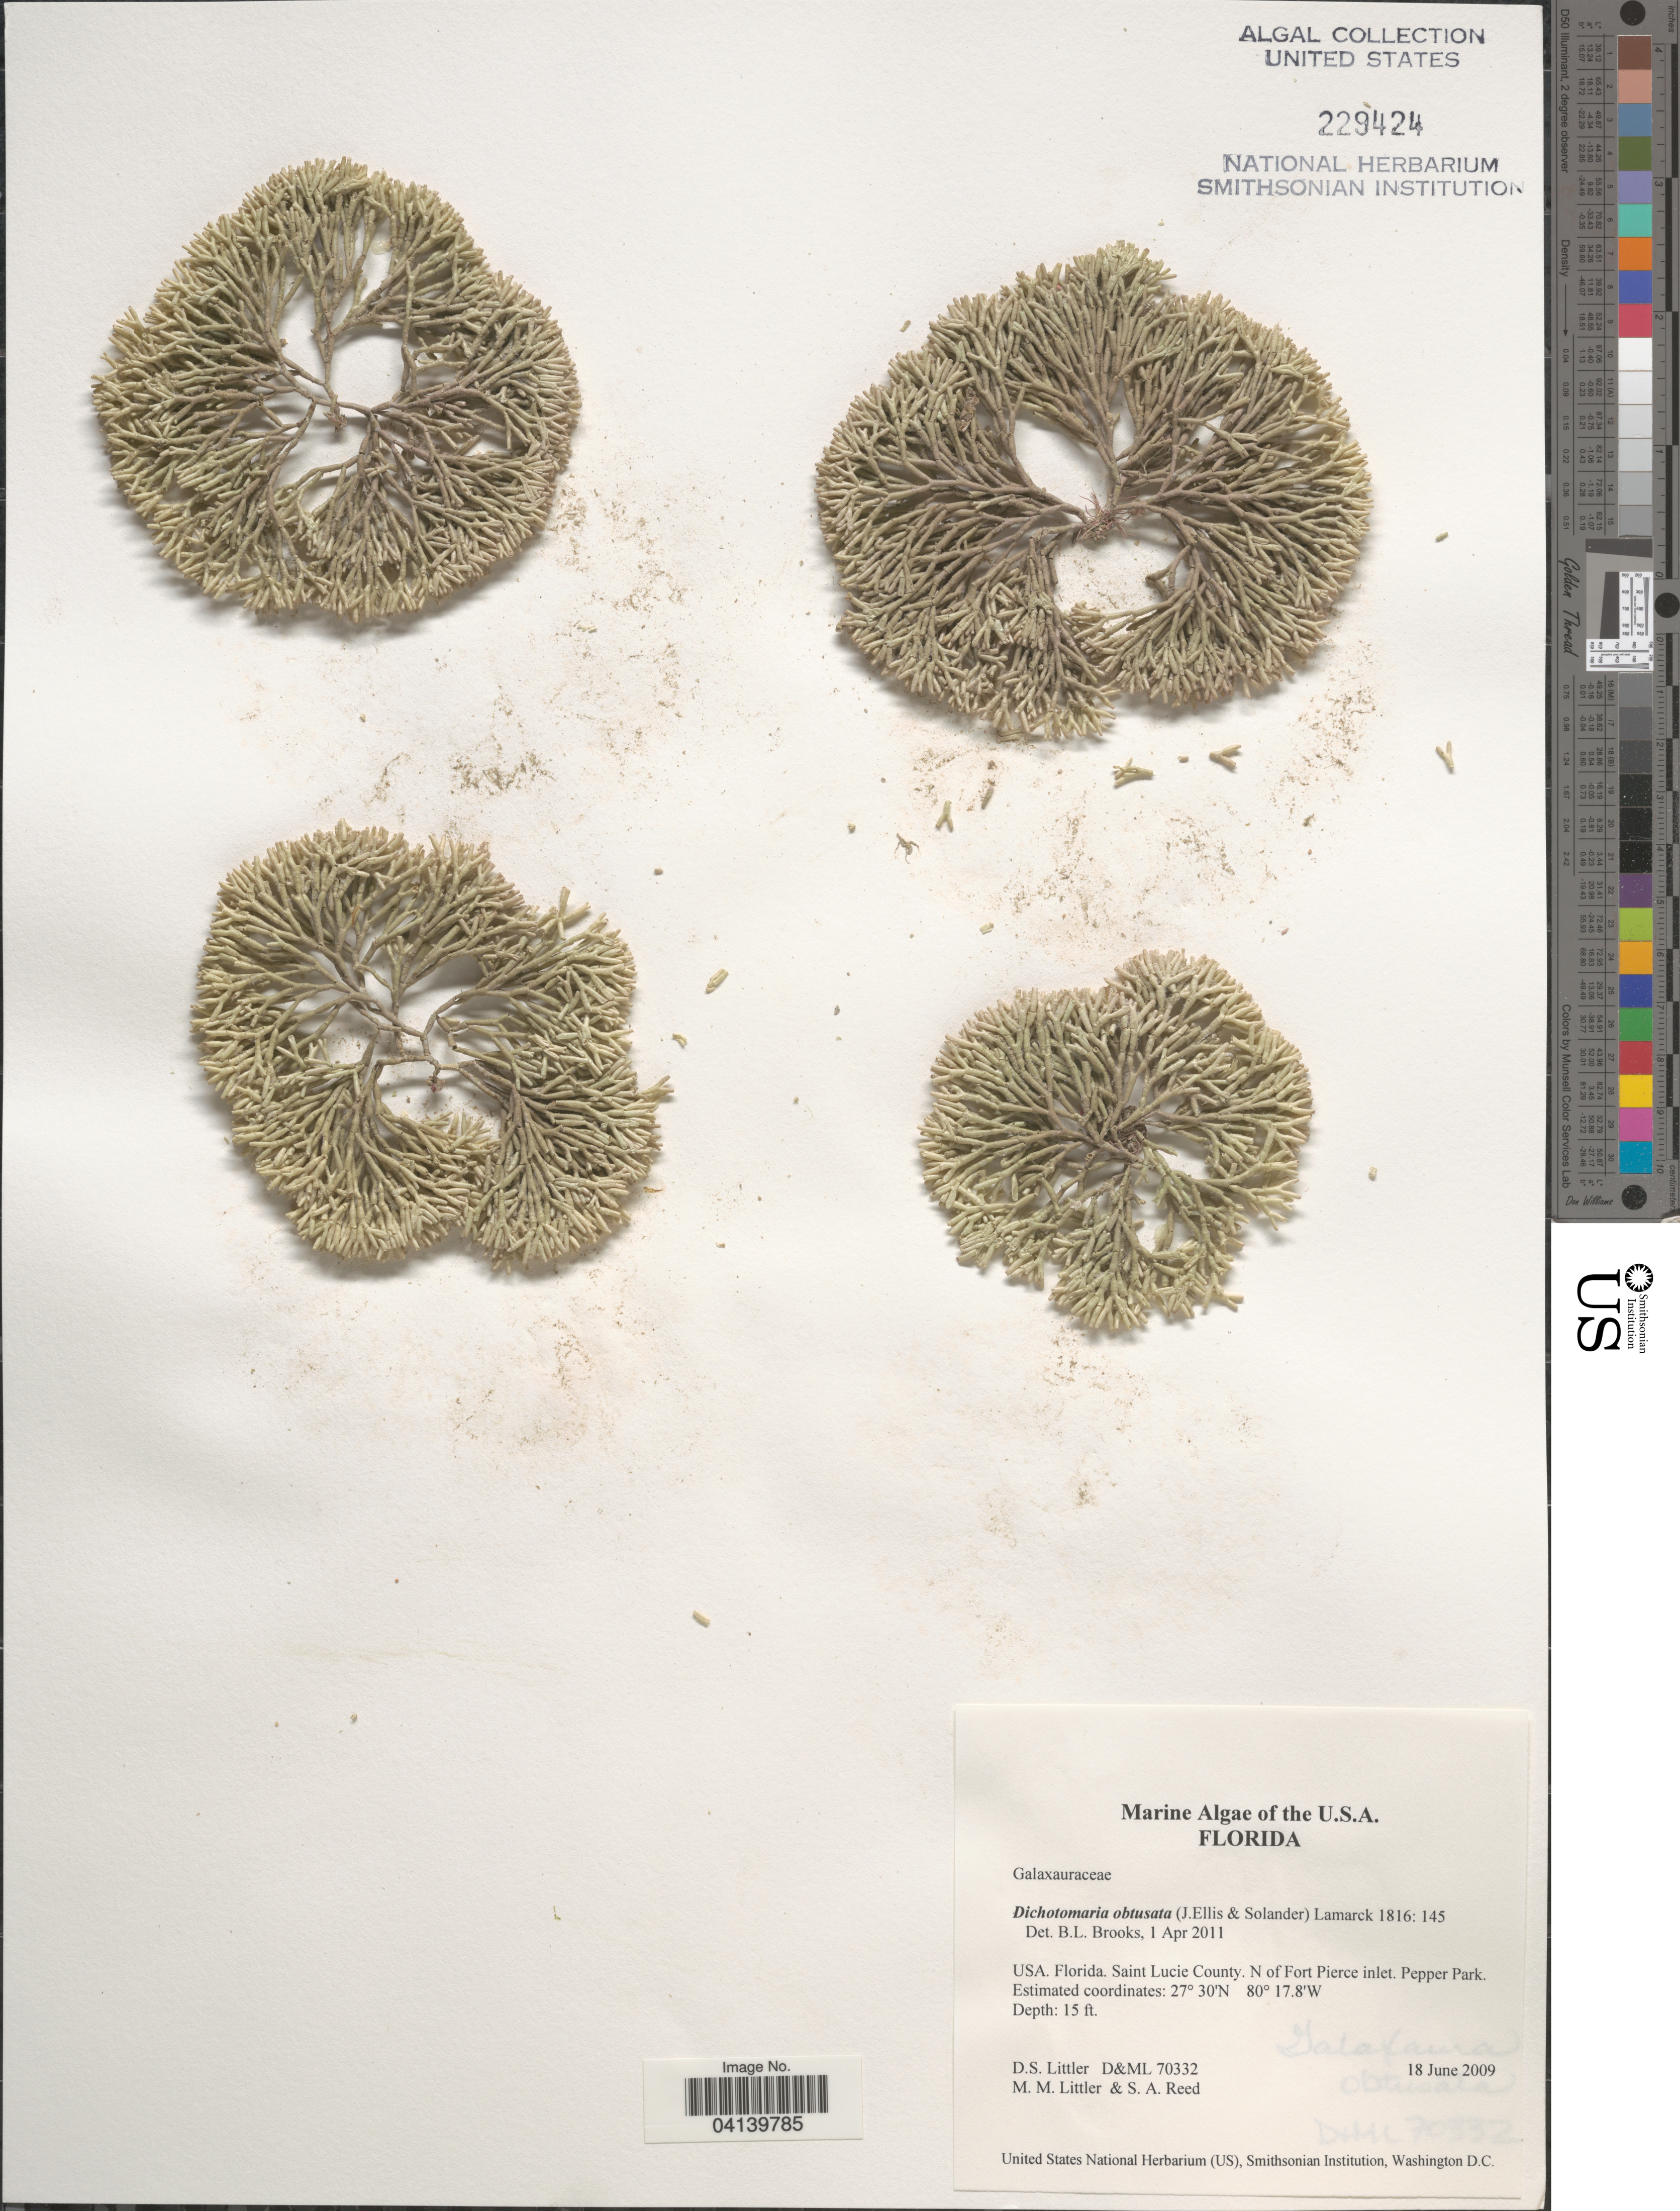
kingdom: Plantae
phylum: Rhodophyta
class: Florideophyceae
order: Nemaliales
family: Galaxauraceae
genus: Dichotomaria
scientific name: Dichotomaria obtusata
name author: (Ellis & Sol.) Lam.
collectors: D. S. Littler & S. Reed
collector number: D&ML 70332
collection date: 2009-06-18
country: United States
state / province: Florida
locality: Saint Lucie County. N of Fort Pierce inlet. Pepper Park.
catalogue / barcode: US 229424